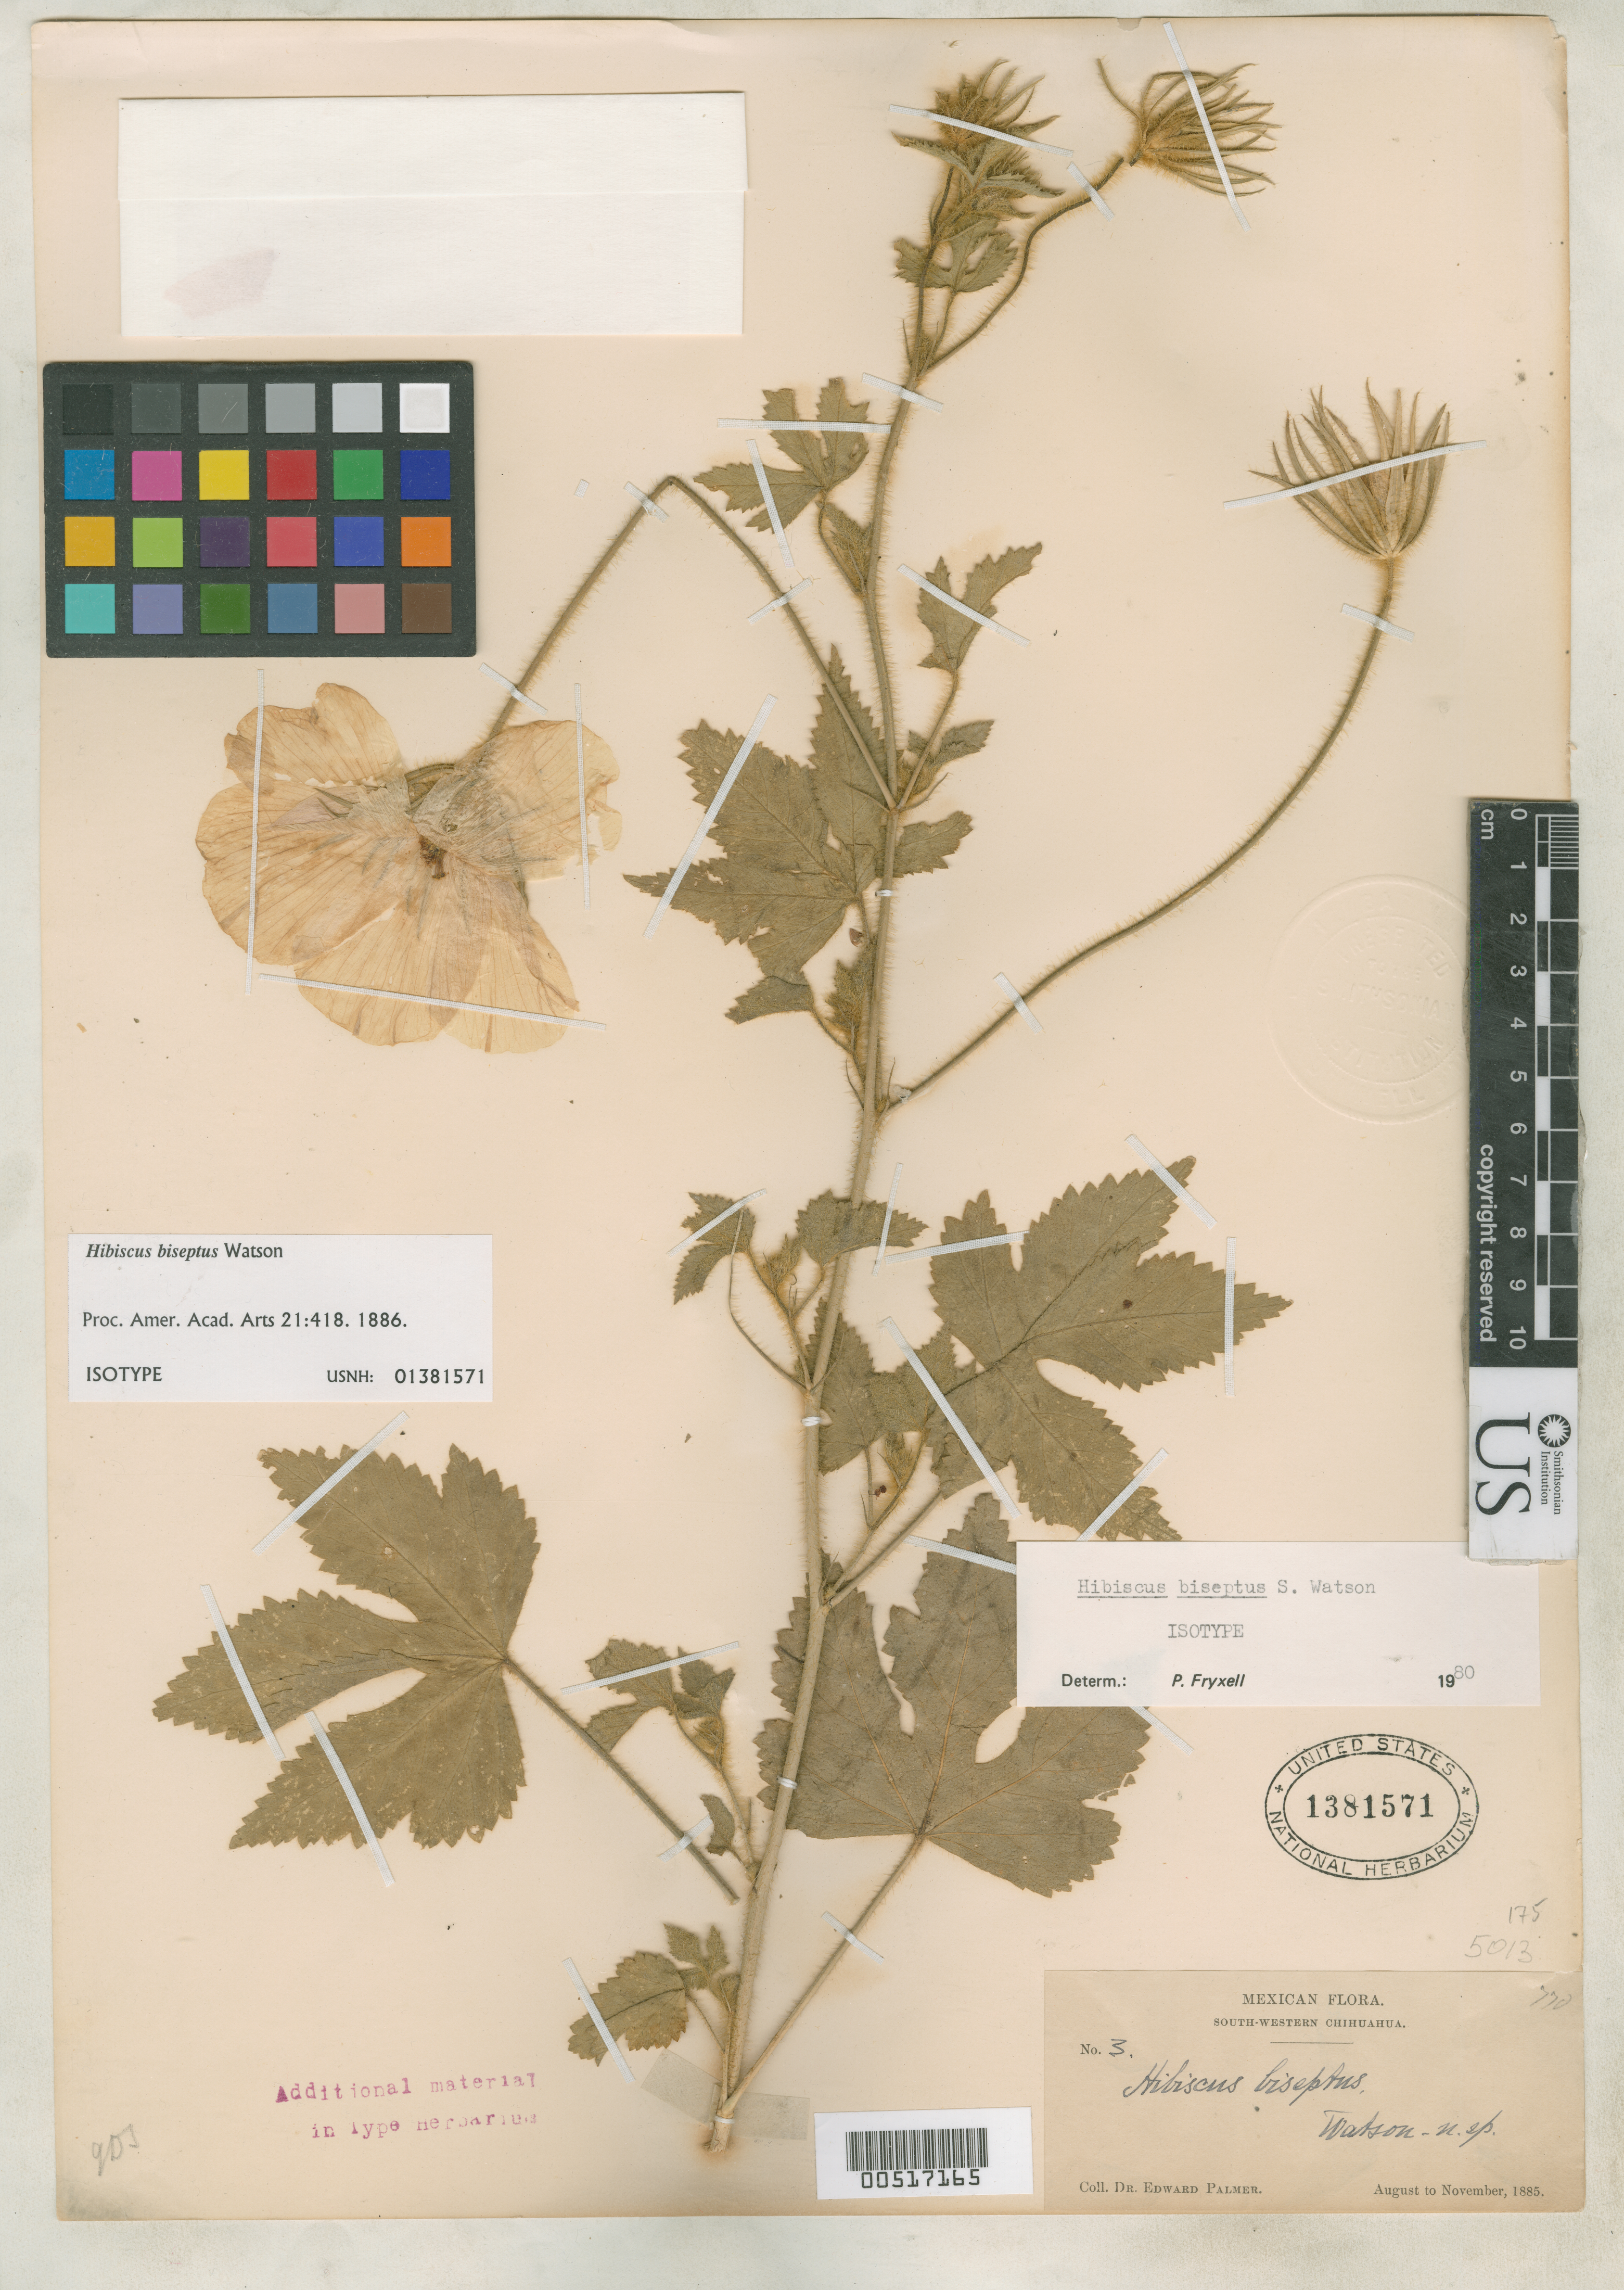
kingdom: Plantae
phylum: Tracheophyta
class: Magnoliopsida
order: Malvales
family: Malvaceae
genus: Hibiscus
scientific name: Hibiscus biseptus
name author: S. Watson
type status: Isotype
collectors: E. Palmer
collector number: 3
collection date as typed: Aug 1885 to Nov 1885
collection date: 1885-08/1885-11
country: Mexico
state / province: Chihuahua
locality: South-western Chihuahua.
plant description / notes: Specimen ex John Donnell Smith herbarium.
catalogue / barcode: US 1381571